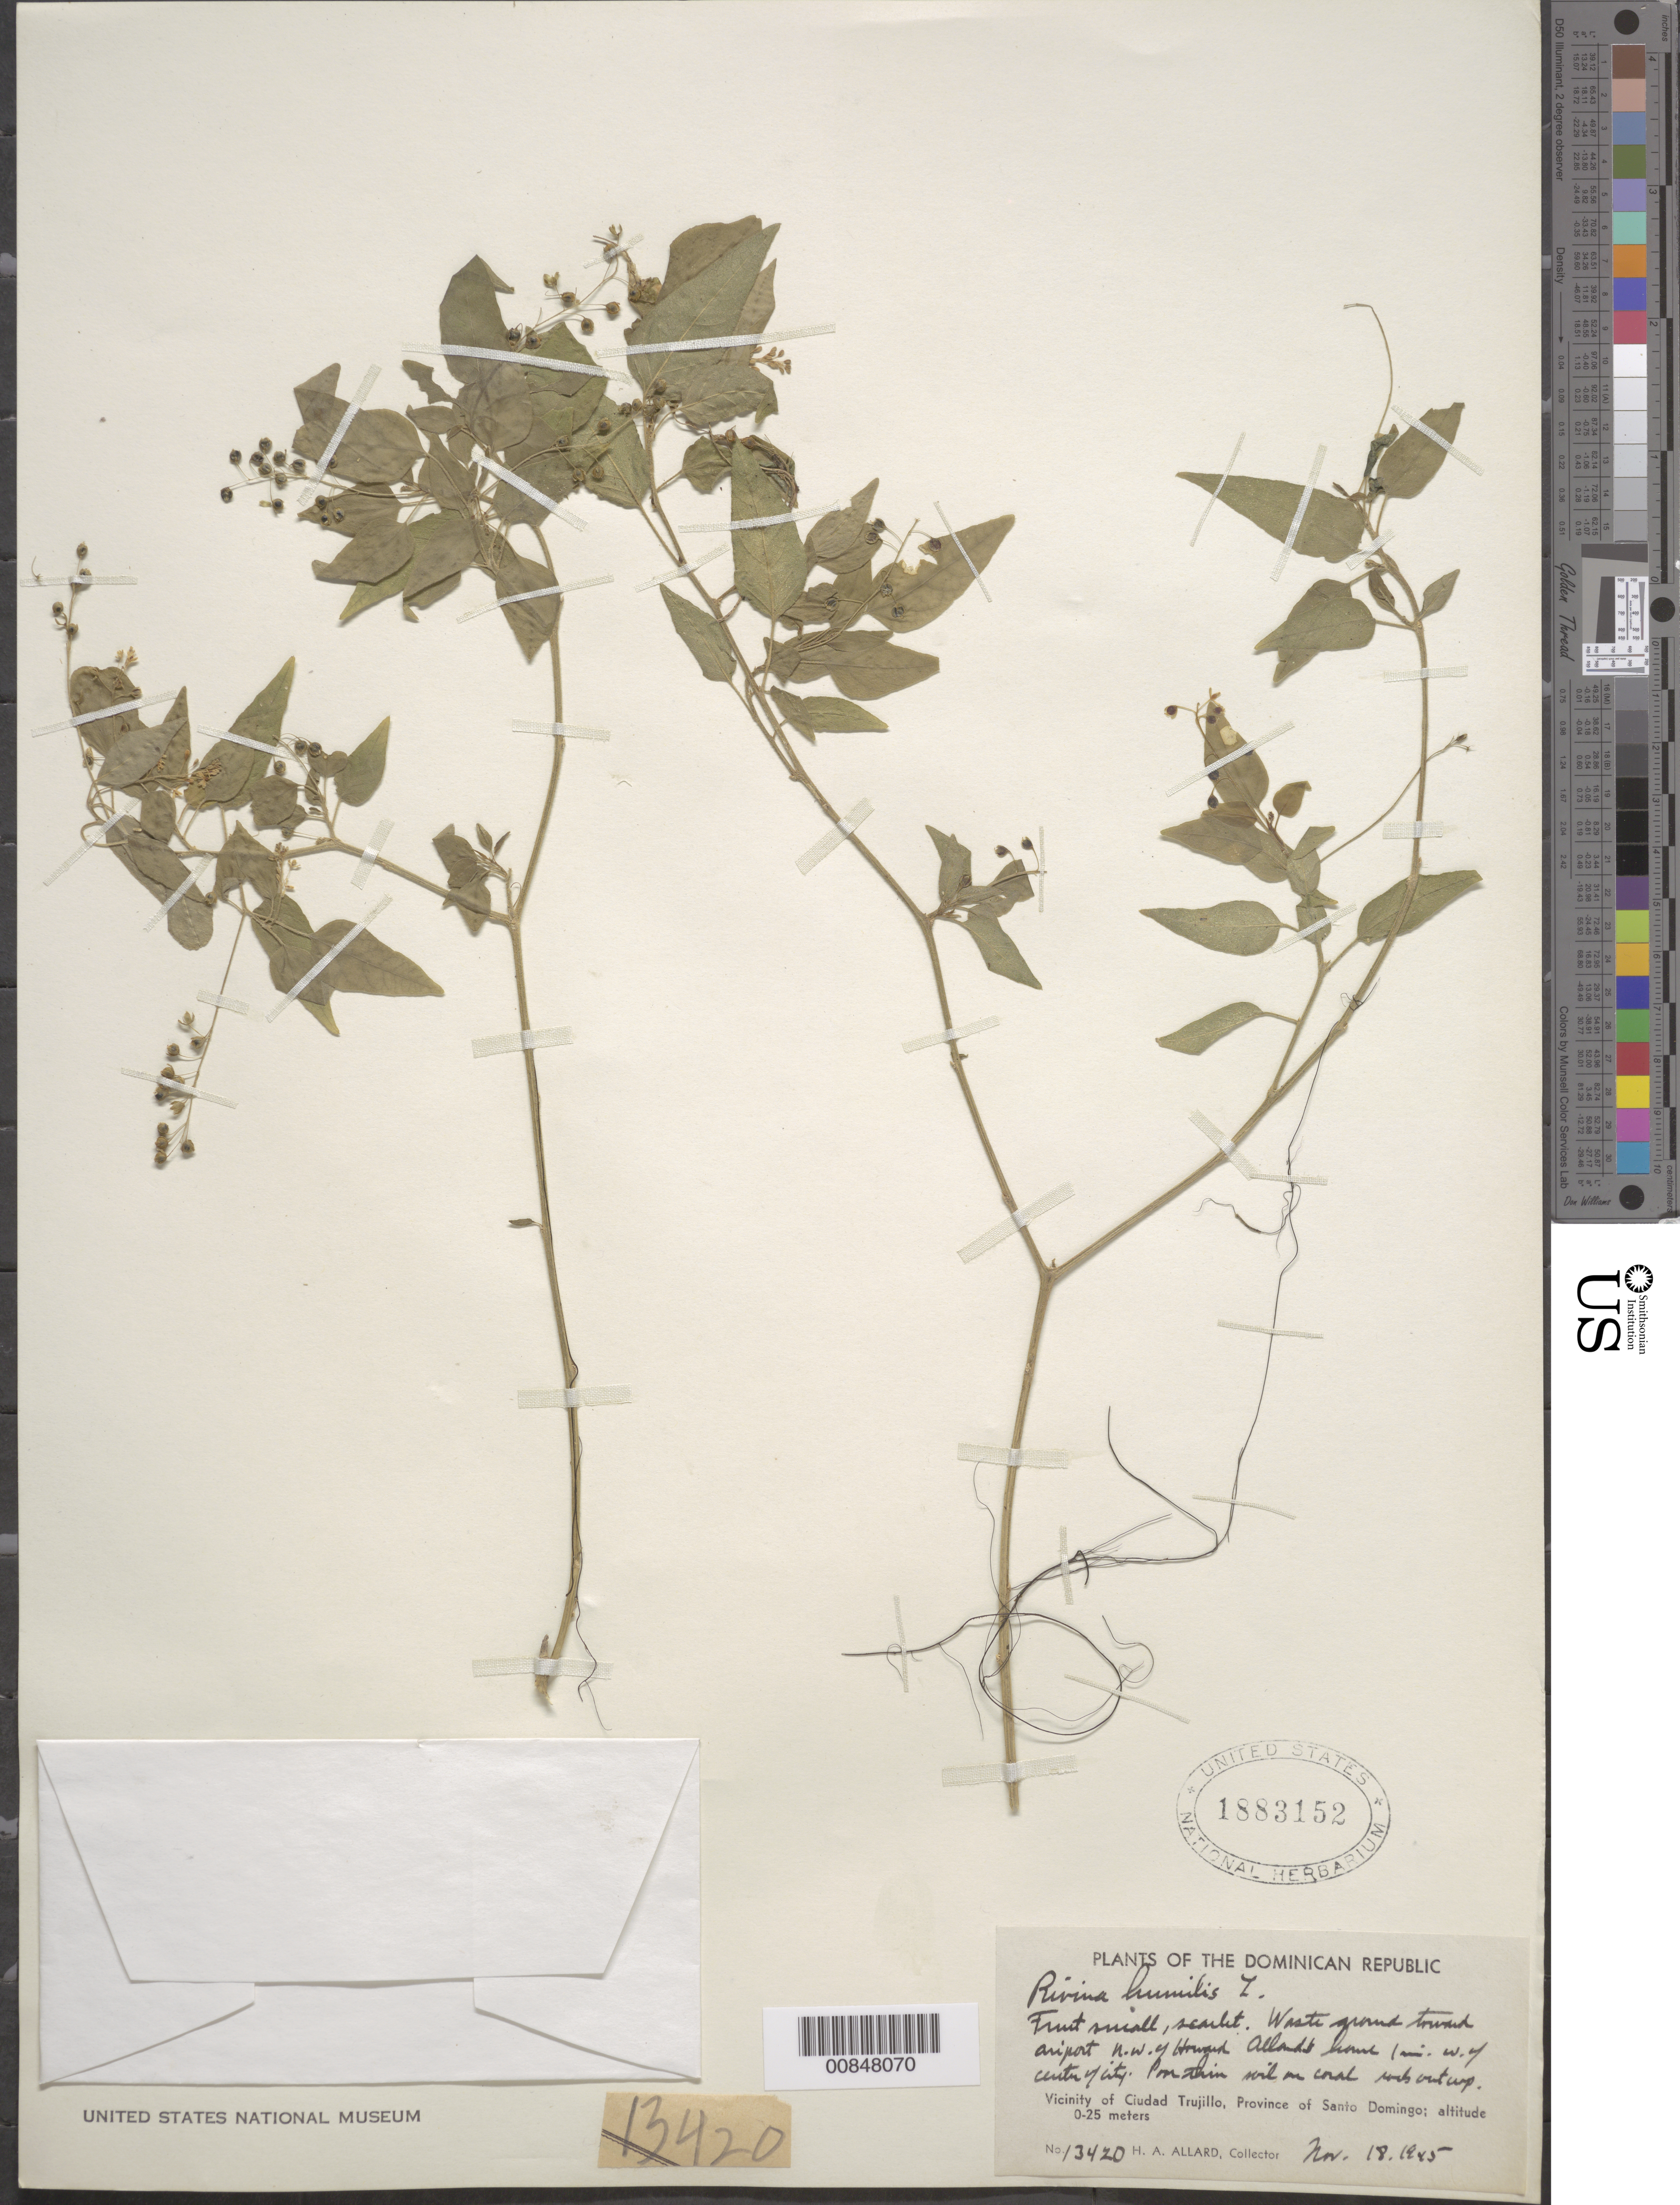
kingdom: Plantae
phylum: Tracheophyta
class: Magnoliopsida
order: Caryophyllales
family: Phytolaccaceae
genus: Rivina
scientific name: Rivina humilis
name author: L.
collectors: H. A. Allard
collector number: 13420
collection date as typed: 18 Nov 1945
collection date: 1945-11-18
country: Dominican Republic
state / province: Distrito Nacional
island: Hispaniola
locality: Vicinity of Ciudad Trujillo, Province of Santo Domingo (obsolete). Towards airport NW of Howard Allard's home, 1 mi. W of center of city.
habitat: Waste ground. Poor thin soil in coral rock outcrop.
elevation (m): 0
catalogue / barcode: US 1883152